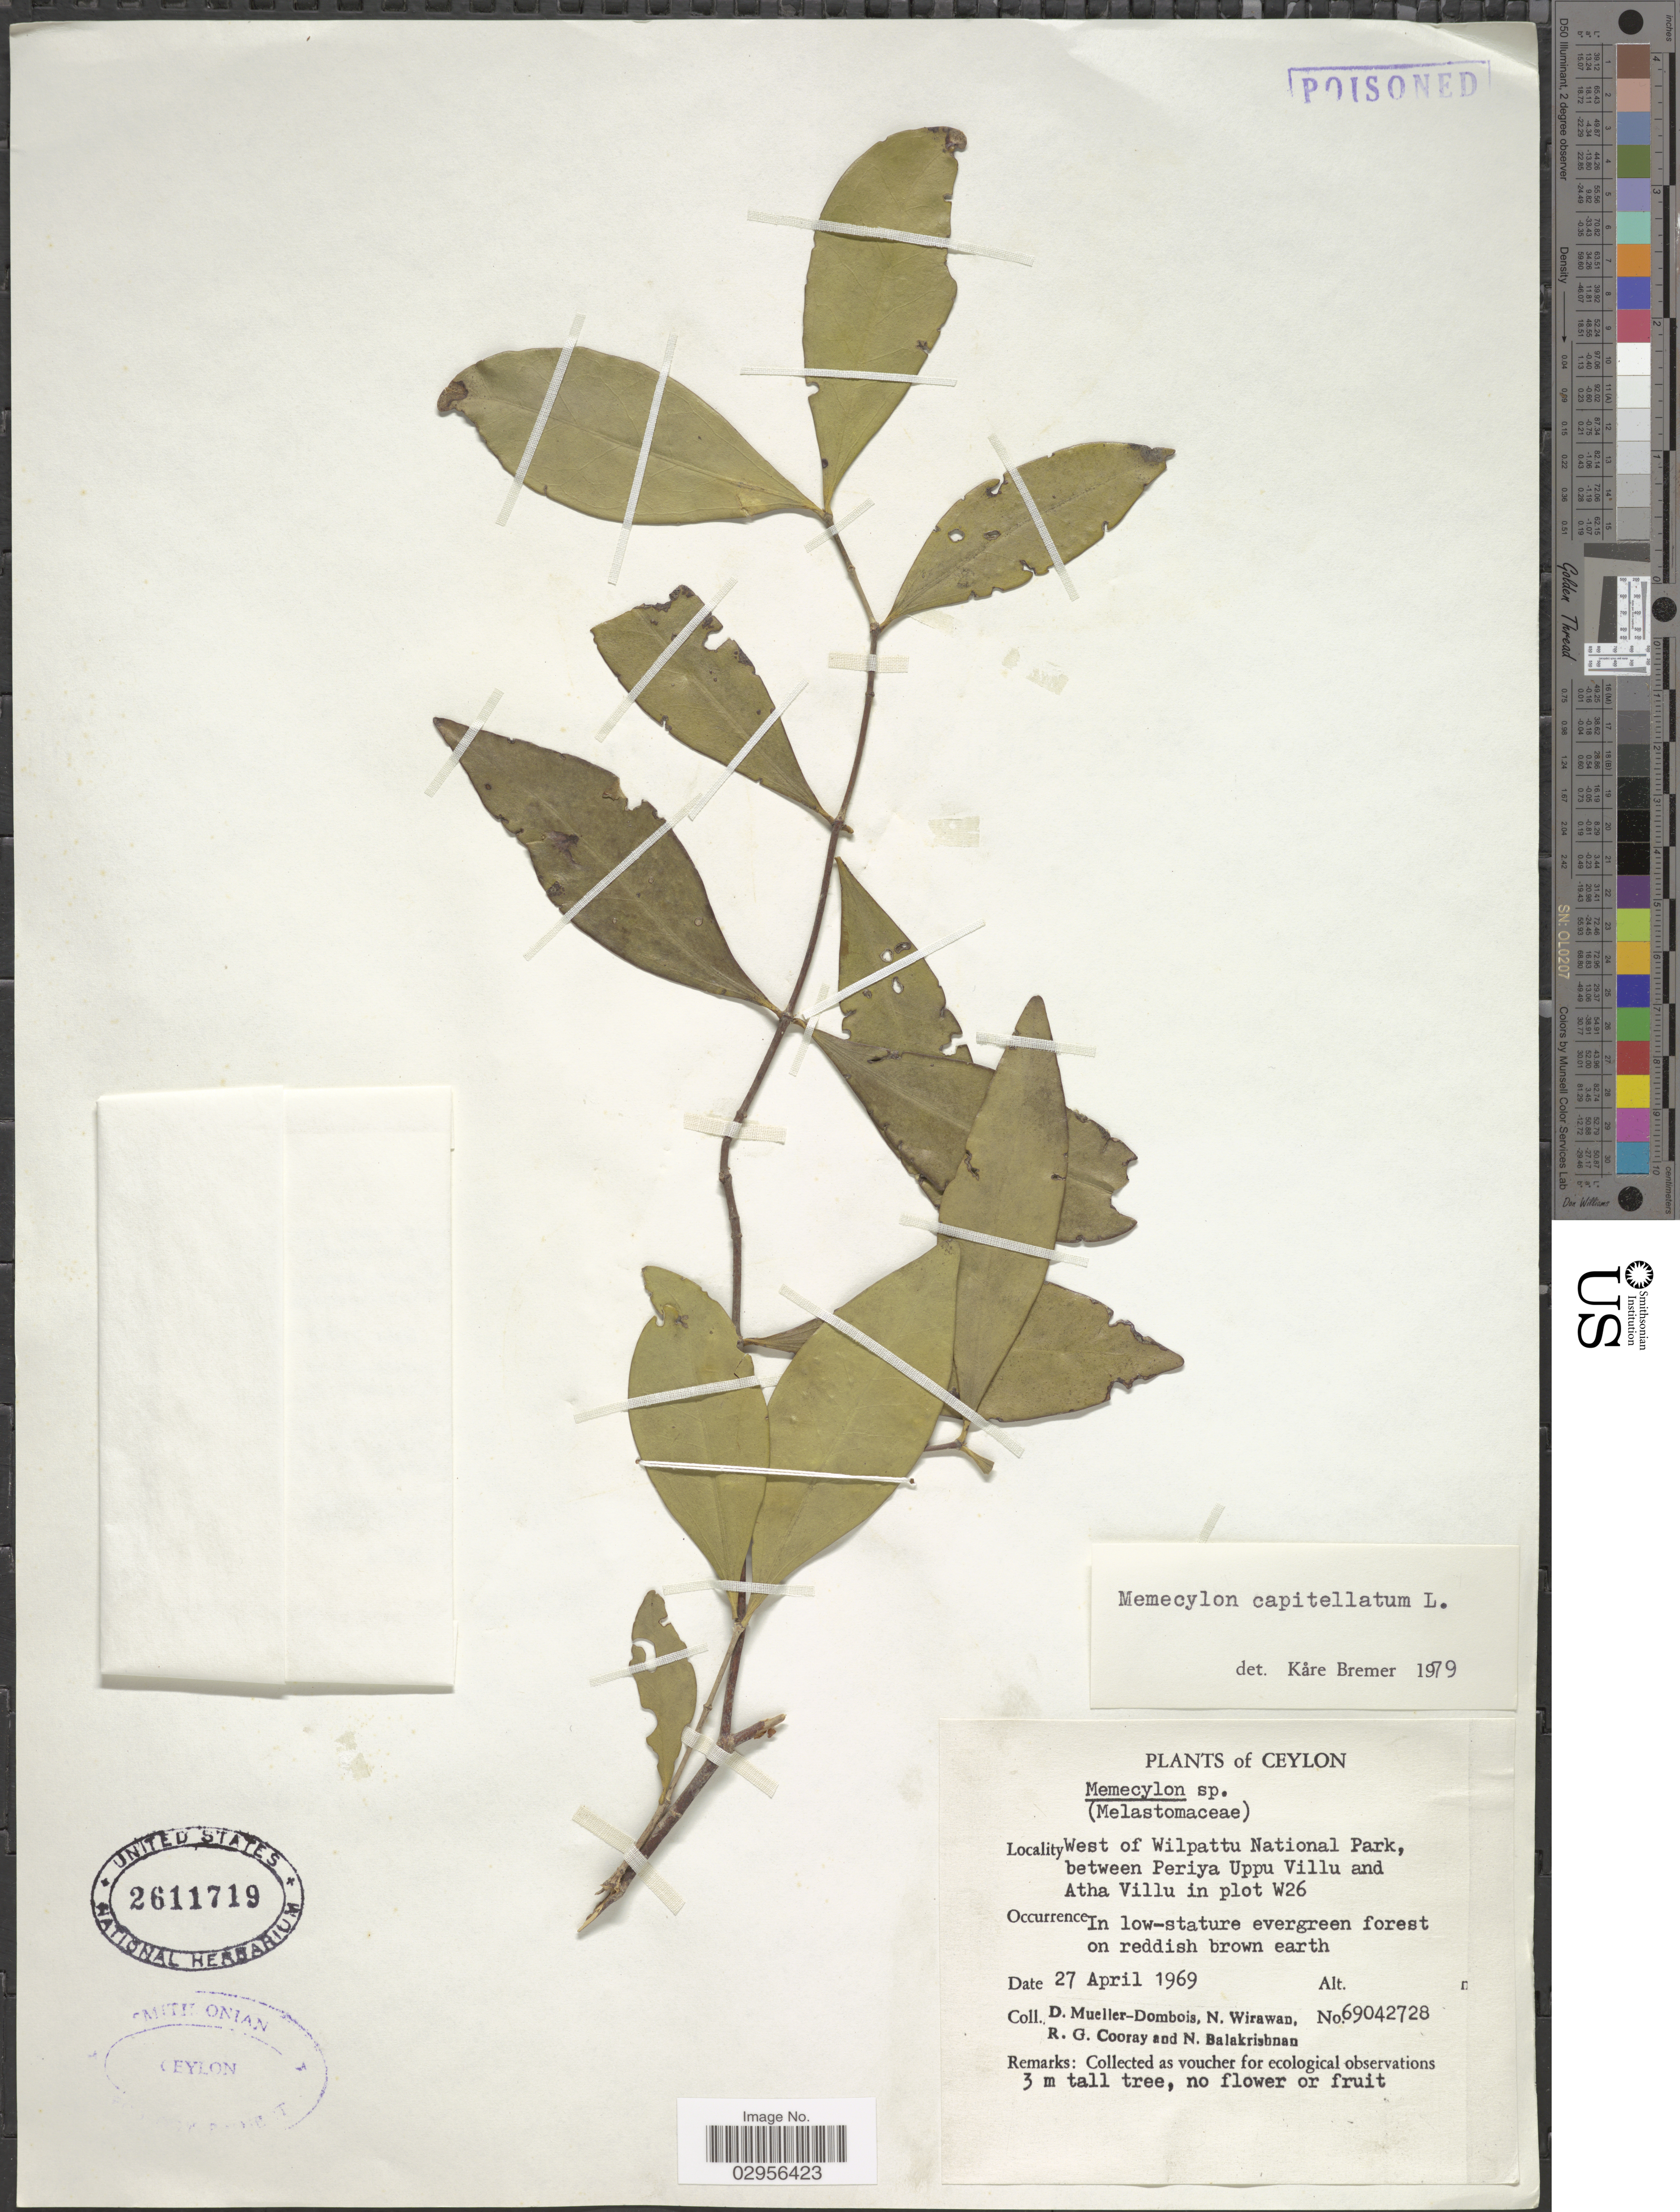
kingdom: Plantae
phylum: Tracheophyta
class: Magnoliopsida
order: Myrtales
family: Melastomataceae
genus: Memecylon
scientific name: Memecylon capitellatum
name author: L.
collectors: D. Mueller-Dombois, N. Wirawan, R. Cooray & N. Balakrishnan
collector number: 69042728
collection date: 1969-04-27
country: Sri Lanka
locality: Ceylon. West of Wilpattu National Park, between Periya Uppu Villu and Atha Villu in plot W26.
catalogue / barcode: US 2611719